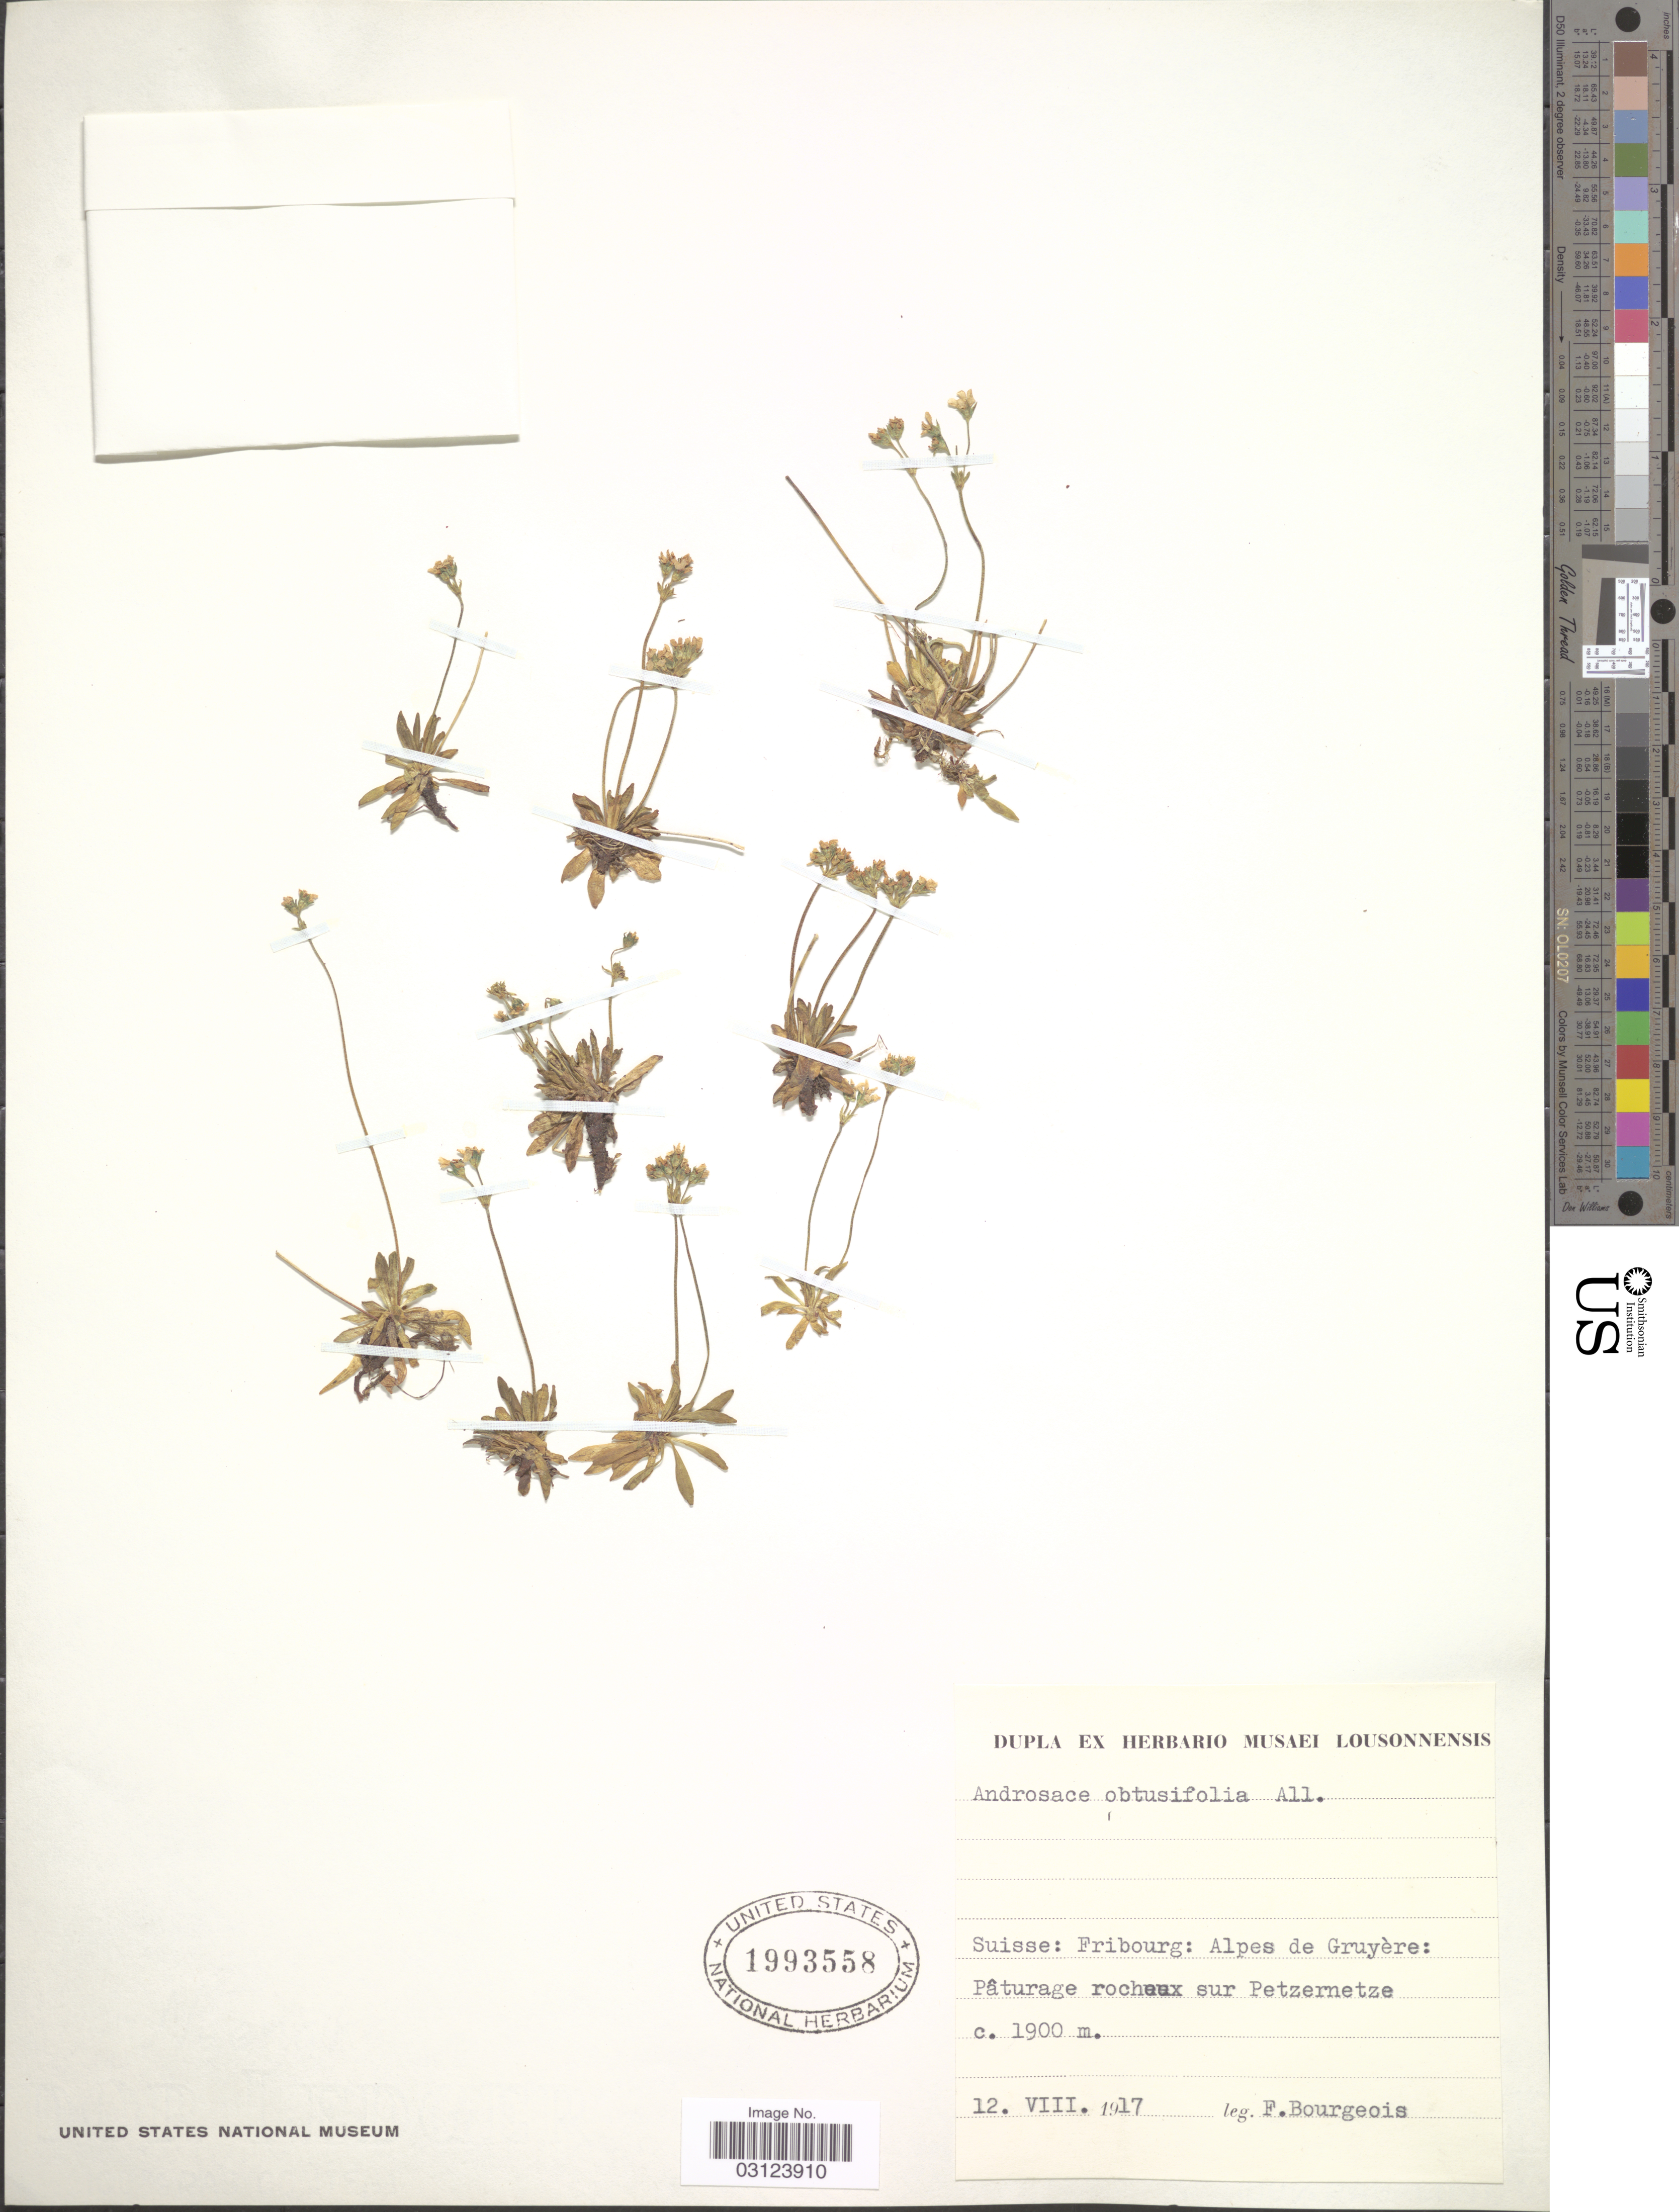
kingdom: Plantae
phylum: Tracheophyta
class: Magnoliopsida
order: Ericales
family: Primulaceae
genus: Androsace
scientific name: Androsace obtusifolia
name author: All.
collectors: F. Bourgeois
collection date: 1917-08-12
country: Switzerland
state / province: Fribourg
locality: Suisse: Alpes de Gruyère: Pâturage rocheux sur Petzernetze.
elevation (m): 1900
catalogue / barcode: US 1993558